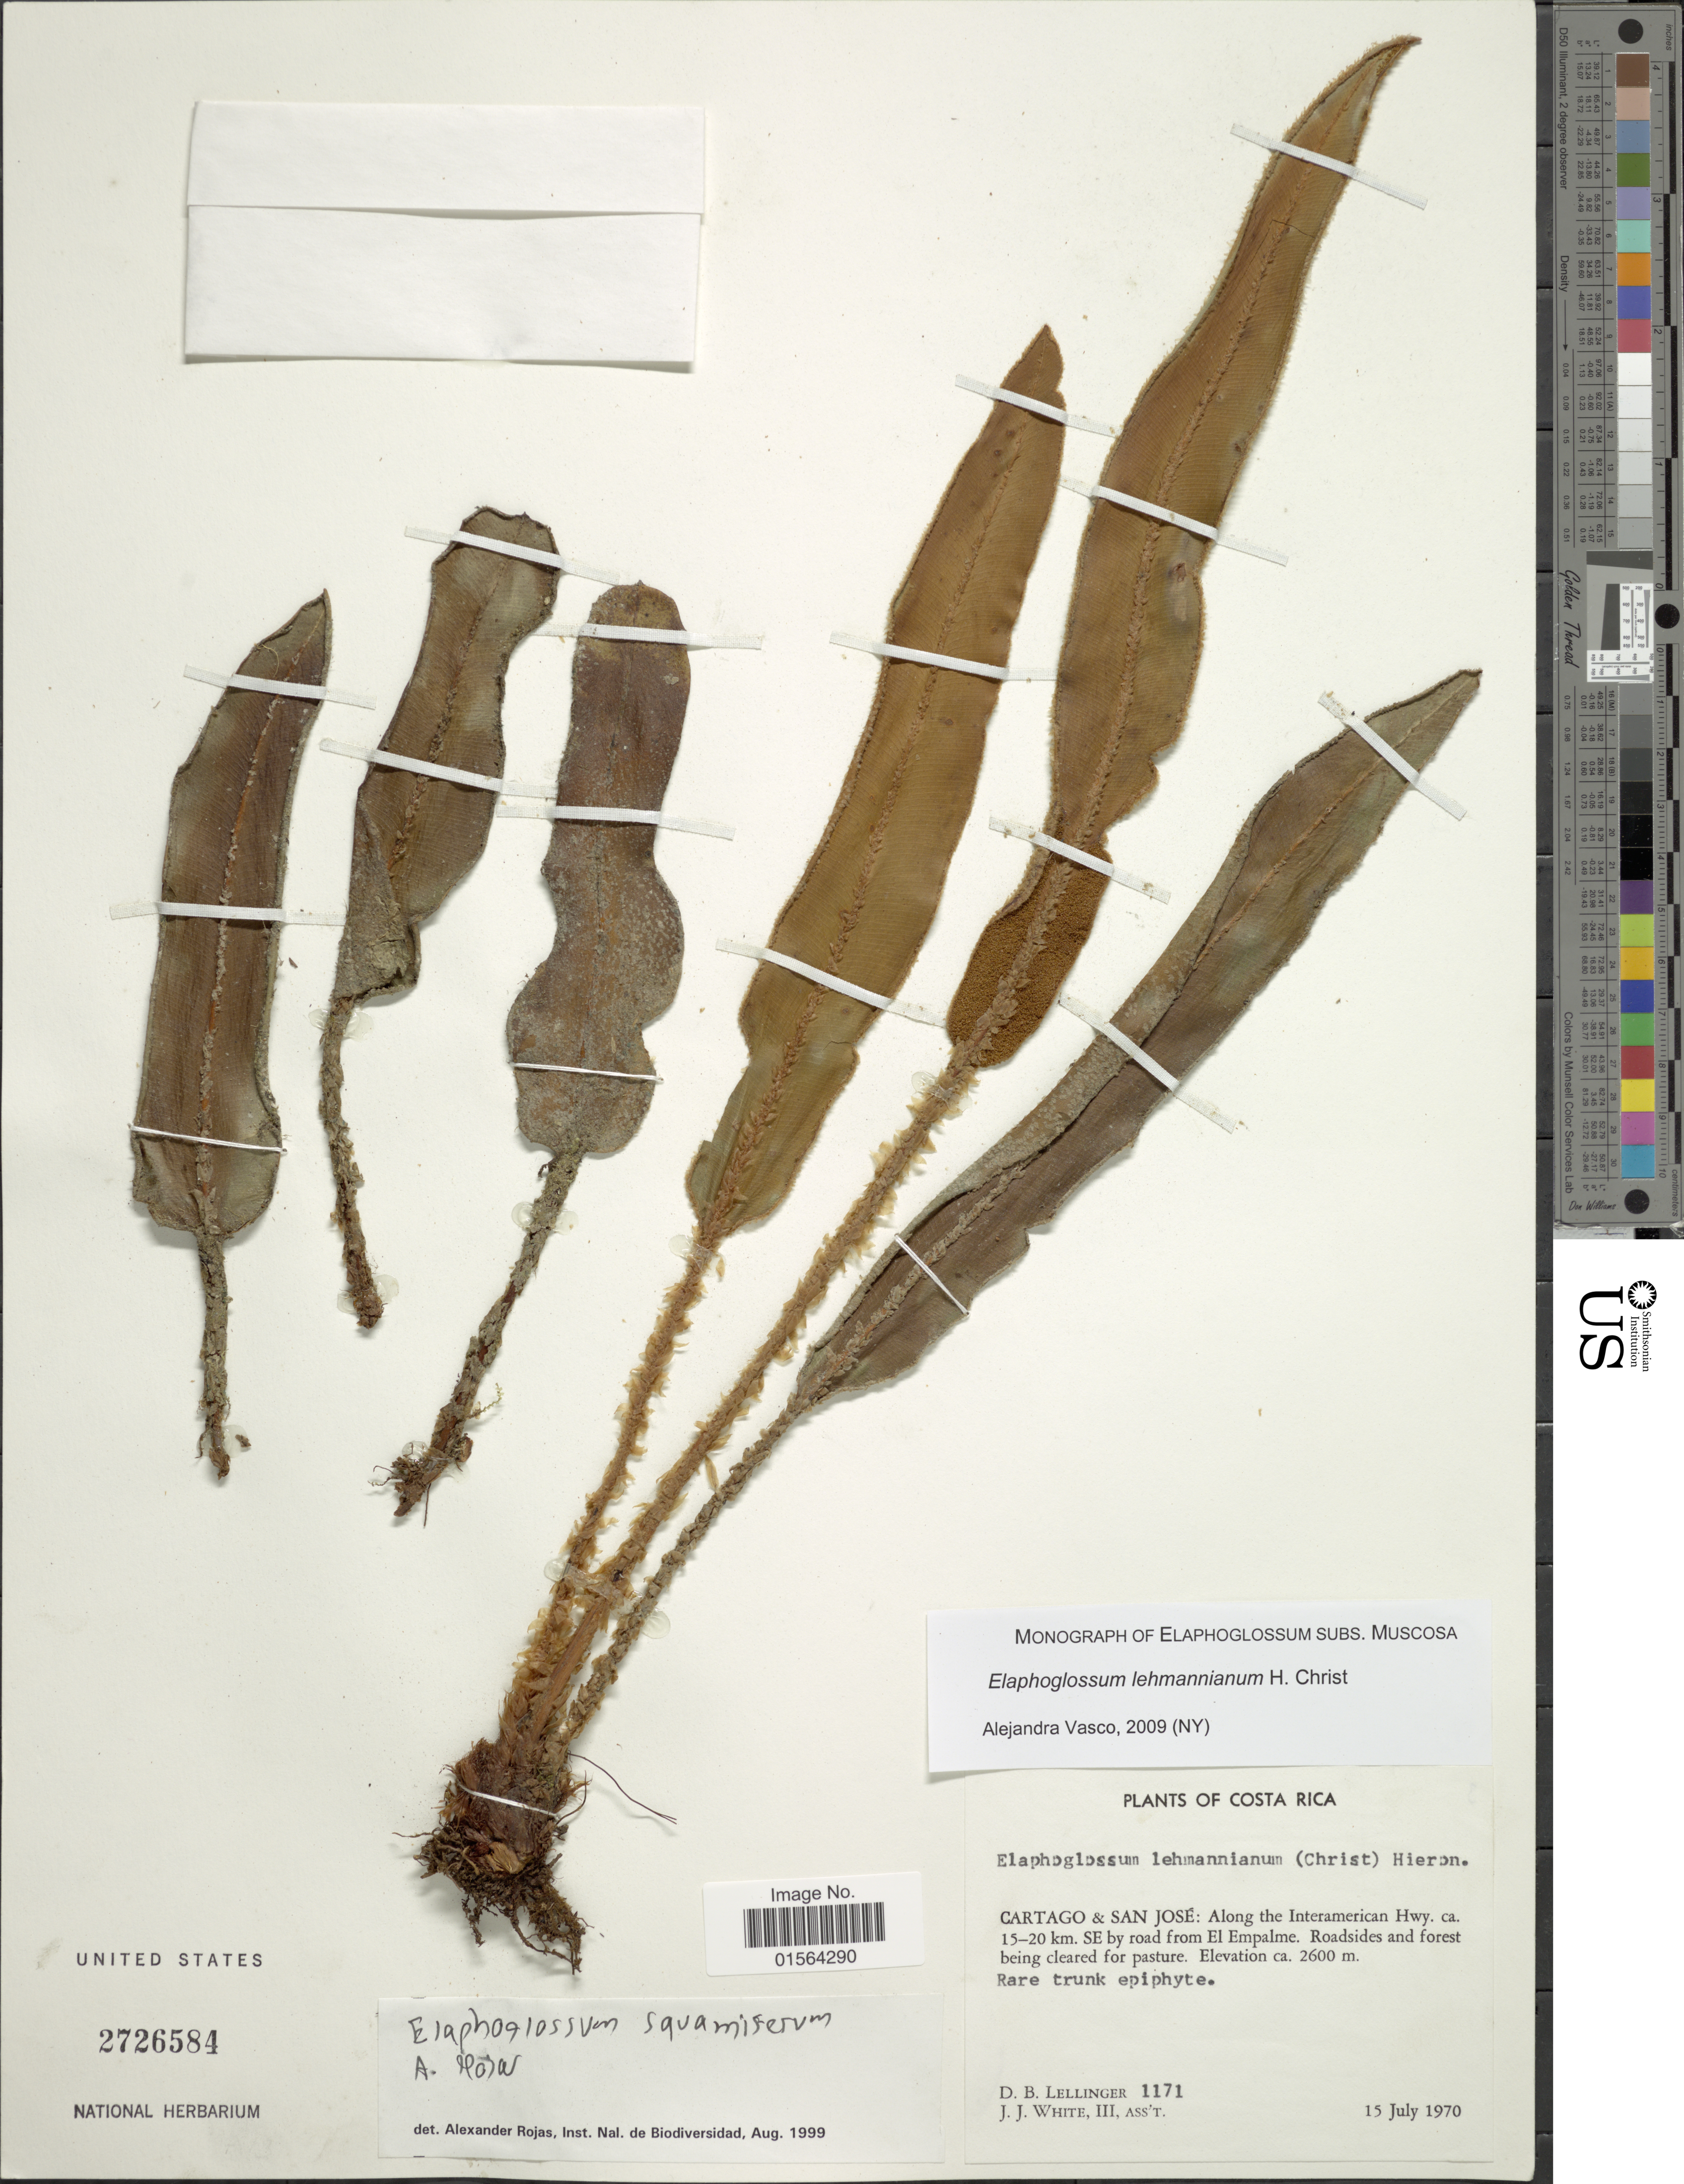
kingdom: Plantae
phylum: Tracheophyta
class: Polypodiopsida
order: Polypodiales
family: Dryopteridaceae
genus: Elaphoglossum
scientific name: Elaphoglossum lehmannianum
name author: Christ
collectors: J. J. White III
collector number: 1171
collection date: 1970-07-15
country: Costa Rica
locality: Cartago & San Jose: along the Interamerican Hwy. ca 15-20 km SE by road from El Empalme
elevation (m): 2600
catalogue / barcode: US 2726584